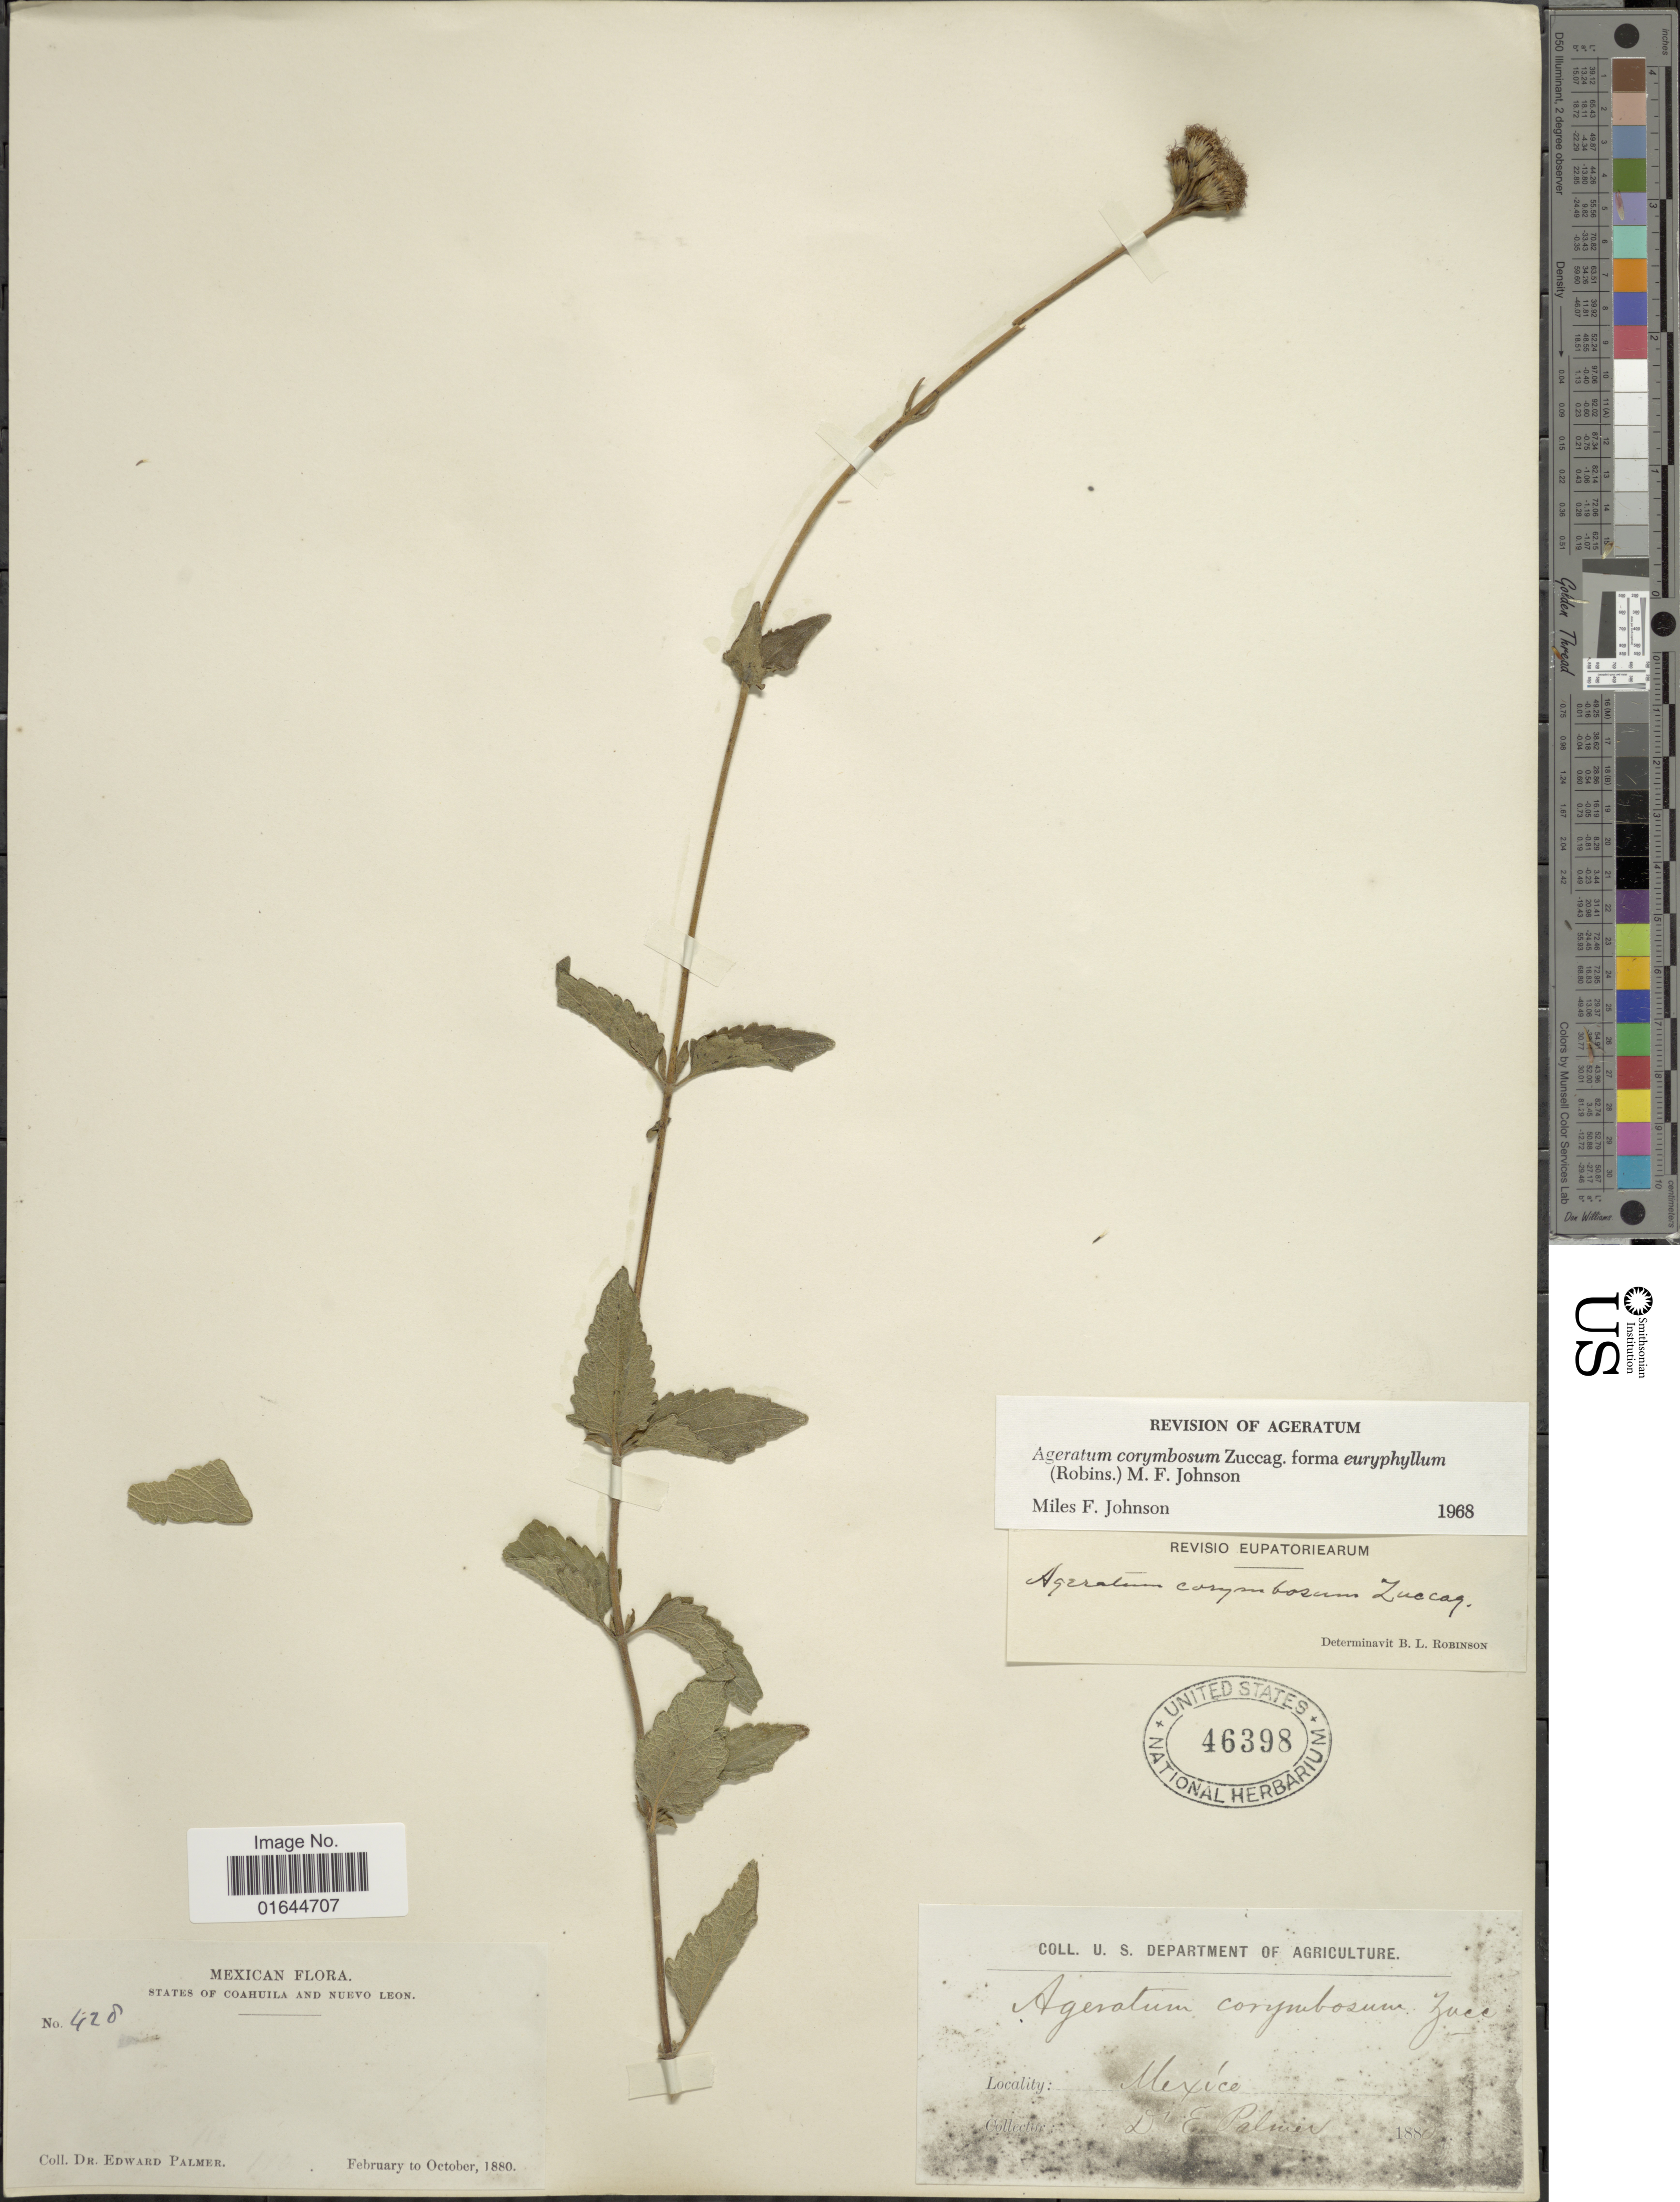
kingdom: Plantae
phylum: Tracheophyta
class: Magnoliopsida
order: Asterales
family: Asteraceae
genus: Ageratum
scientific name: Ageratum corymbosum f. euryphyllum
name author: (B.L. Rob.) M.F. Johnson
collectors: E. Palmer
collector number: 428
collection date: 1880-02/1880-10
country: Mexico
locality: Mexico, States of Coahuila and Nuevo Leon.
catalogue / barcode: US 46398